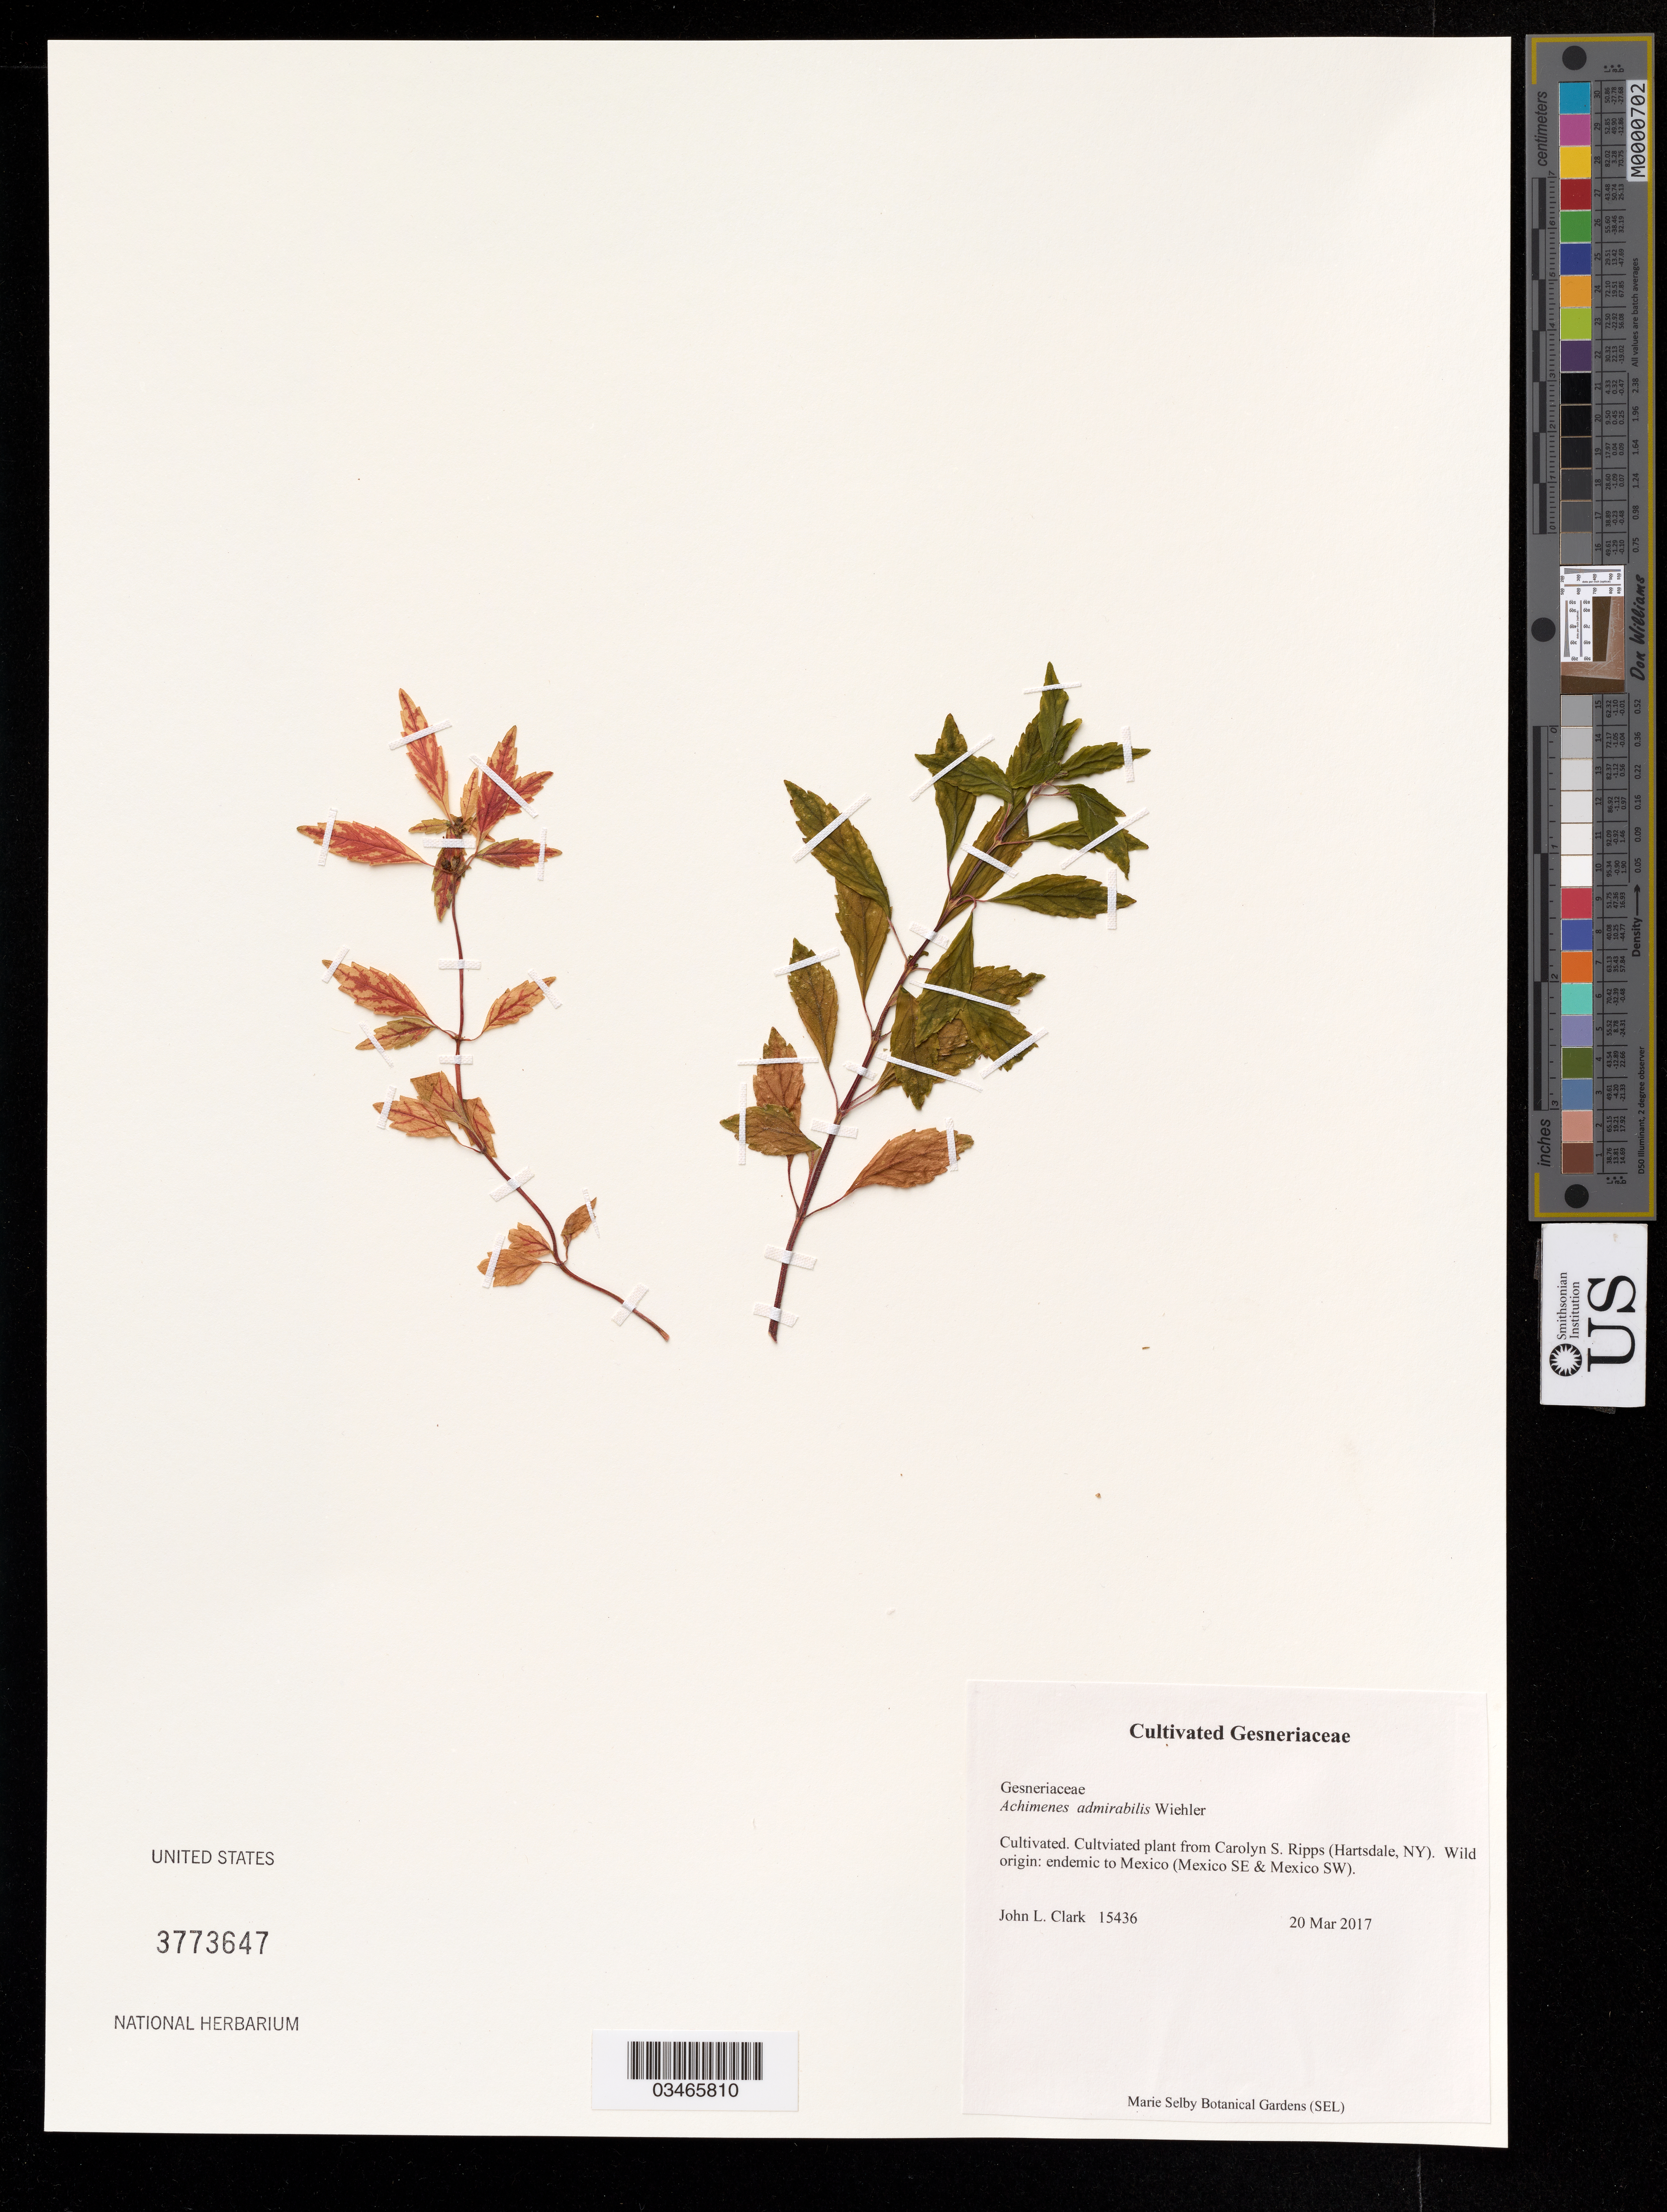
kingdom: Plantae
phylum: Tracheophyta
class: Magnoliopsida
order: Lamiales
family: Gesneriaceae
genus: Achimenes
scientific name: Achimenes admirabilis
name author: Wiehler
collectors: J. L. Clark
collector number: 15436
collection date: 2017-03-20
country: Mexico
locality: Mexico SE & Mexico SWCultivated plant from Carolyn S. Ripps (Hartsdale, NY)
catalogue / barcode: US 3773647